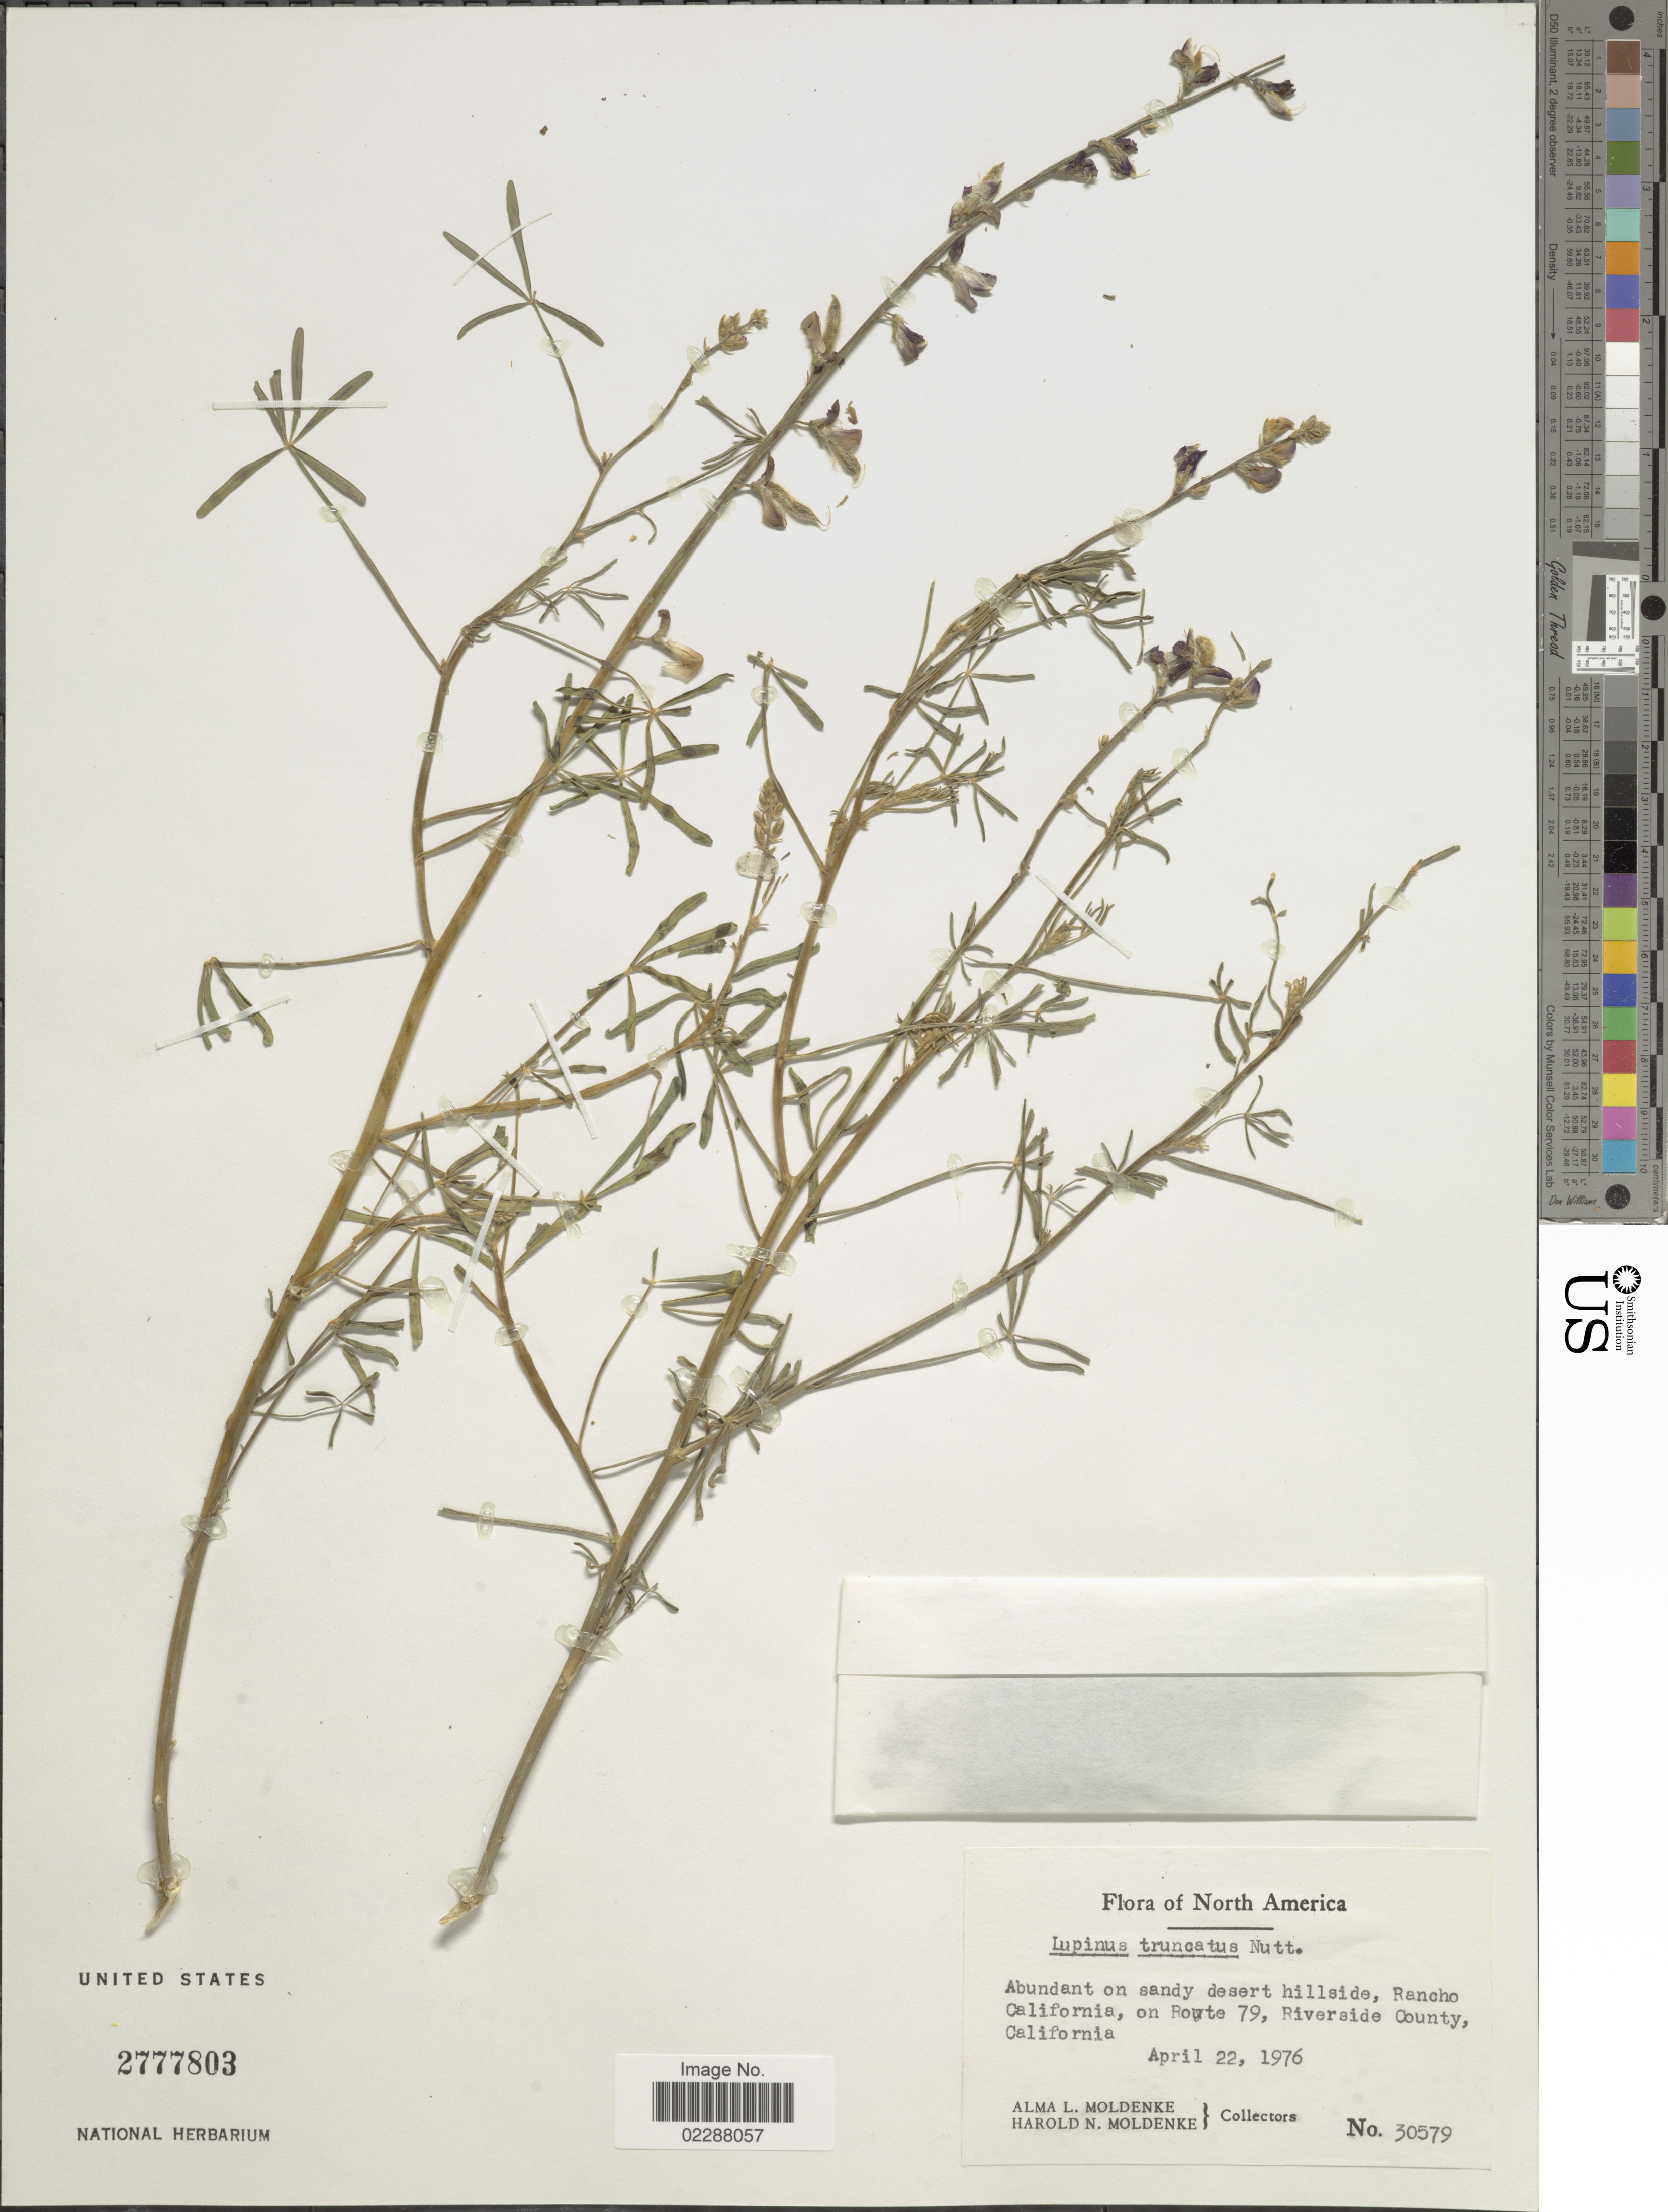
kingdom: Plantae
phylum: Tracheophyta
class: Magnoliopsida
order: Fabales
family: Fabaceae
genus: Lupinus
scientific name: Lupinus truncatus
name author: Nutt. ex Hook. & Arn.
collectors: A. L. Moldenke & H. N. Moldenke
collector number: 30579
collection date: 1976-04-22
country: United States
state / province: California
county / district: Riverside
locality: Rancho California, on Route 79, Riverside County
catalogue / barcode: US 2777803